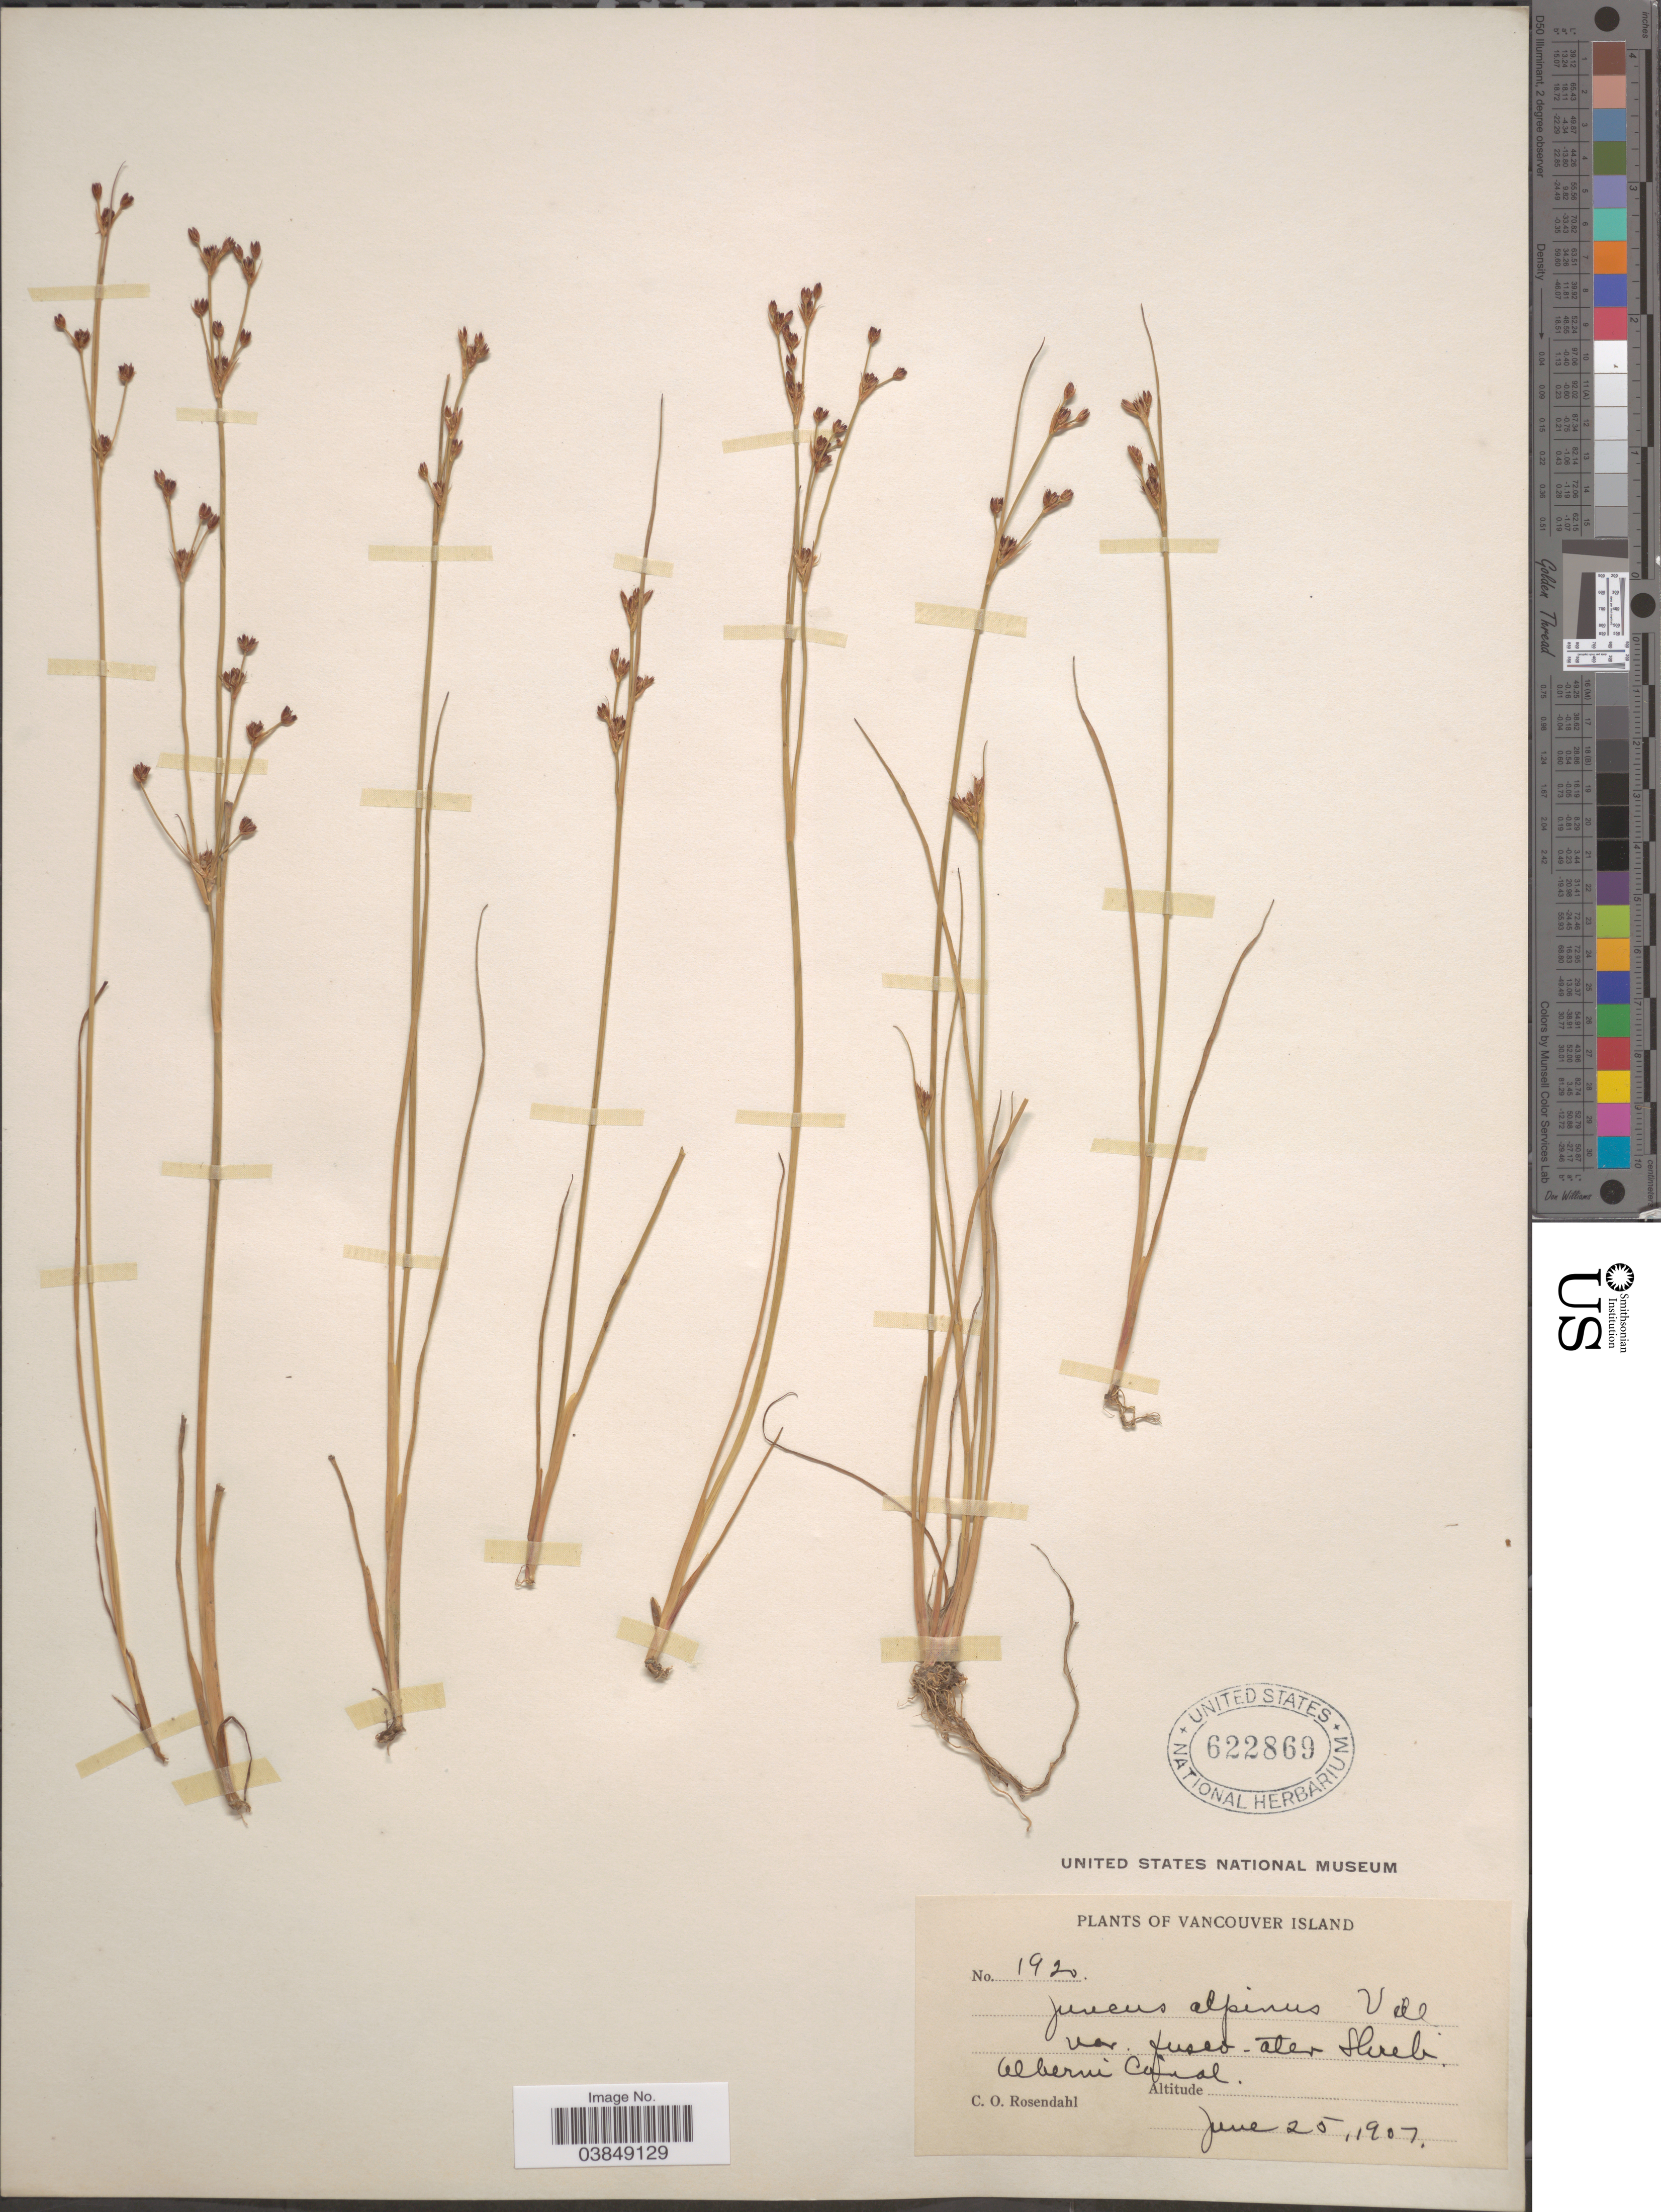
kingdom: Plantae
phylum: Tracheophyta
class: Liliopsida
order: Poales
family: Juncaceae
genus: Juncus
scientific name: Juncus alpinus var. rariflorus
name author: (Hartm.) Hartm.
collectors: C. O. Rosendahl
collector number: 1920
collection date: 1907-06-25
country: Canada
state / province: British Columbia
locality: Vancouver Island. Alberni Canal.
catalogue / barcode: US 622869